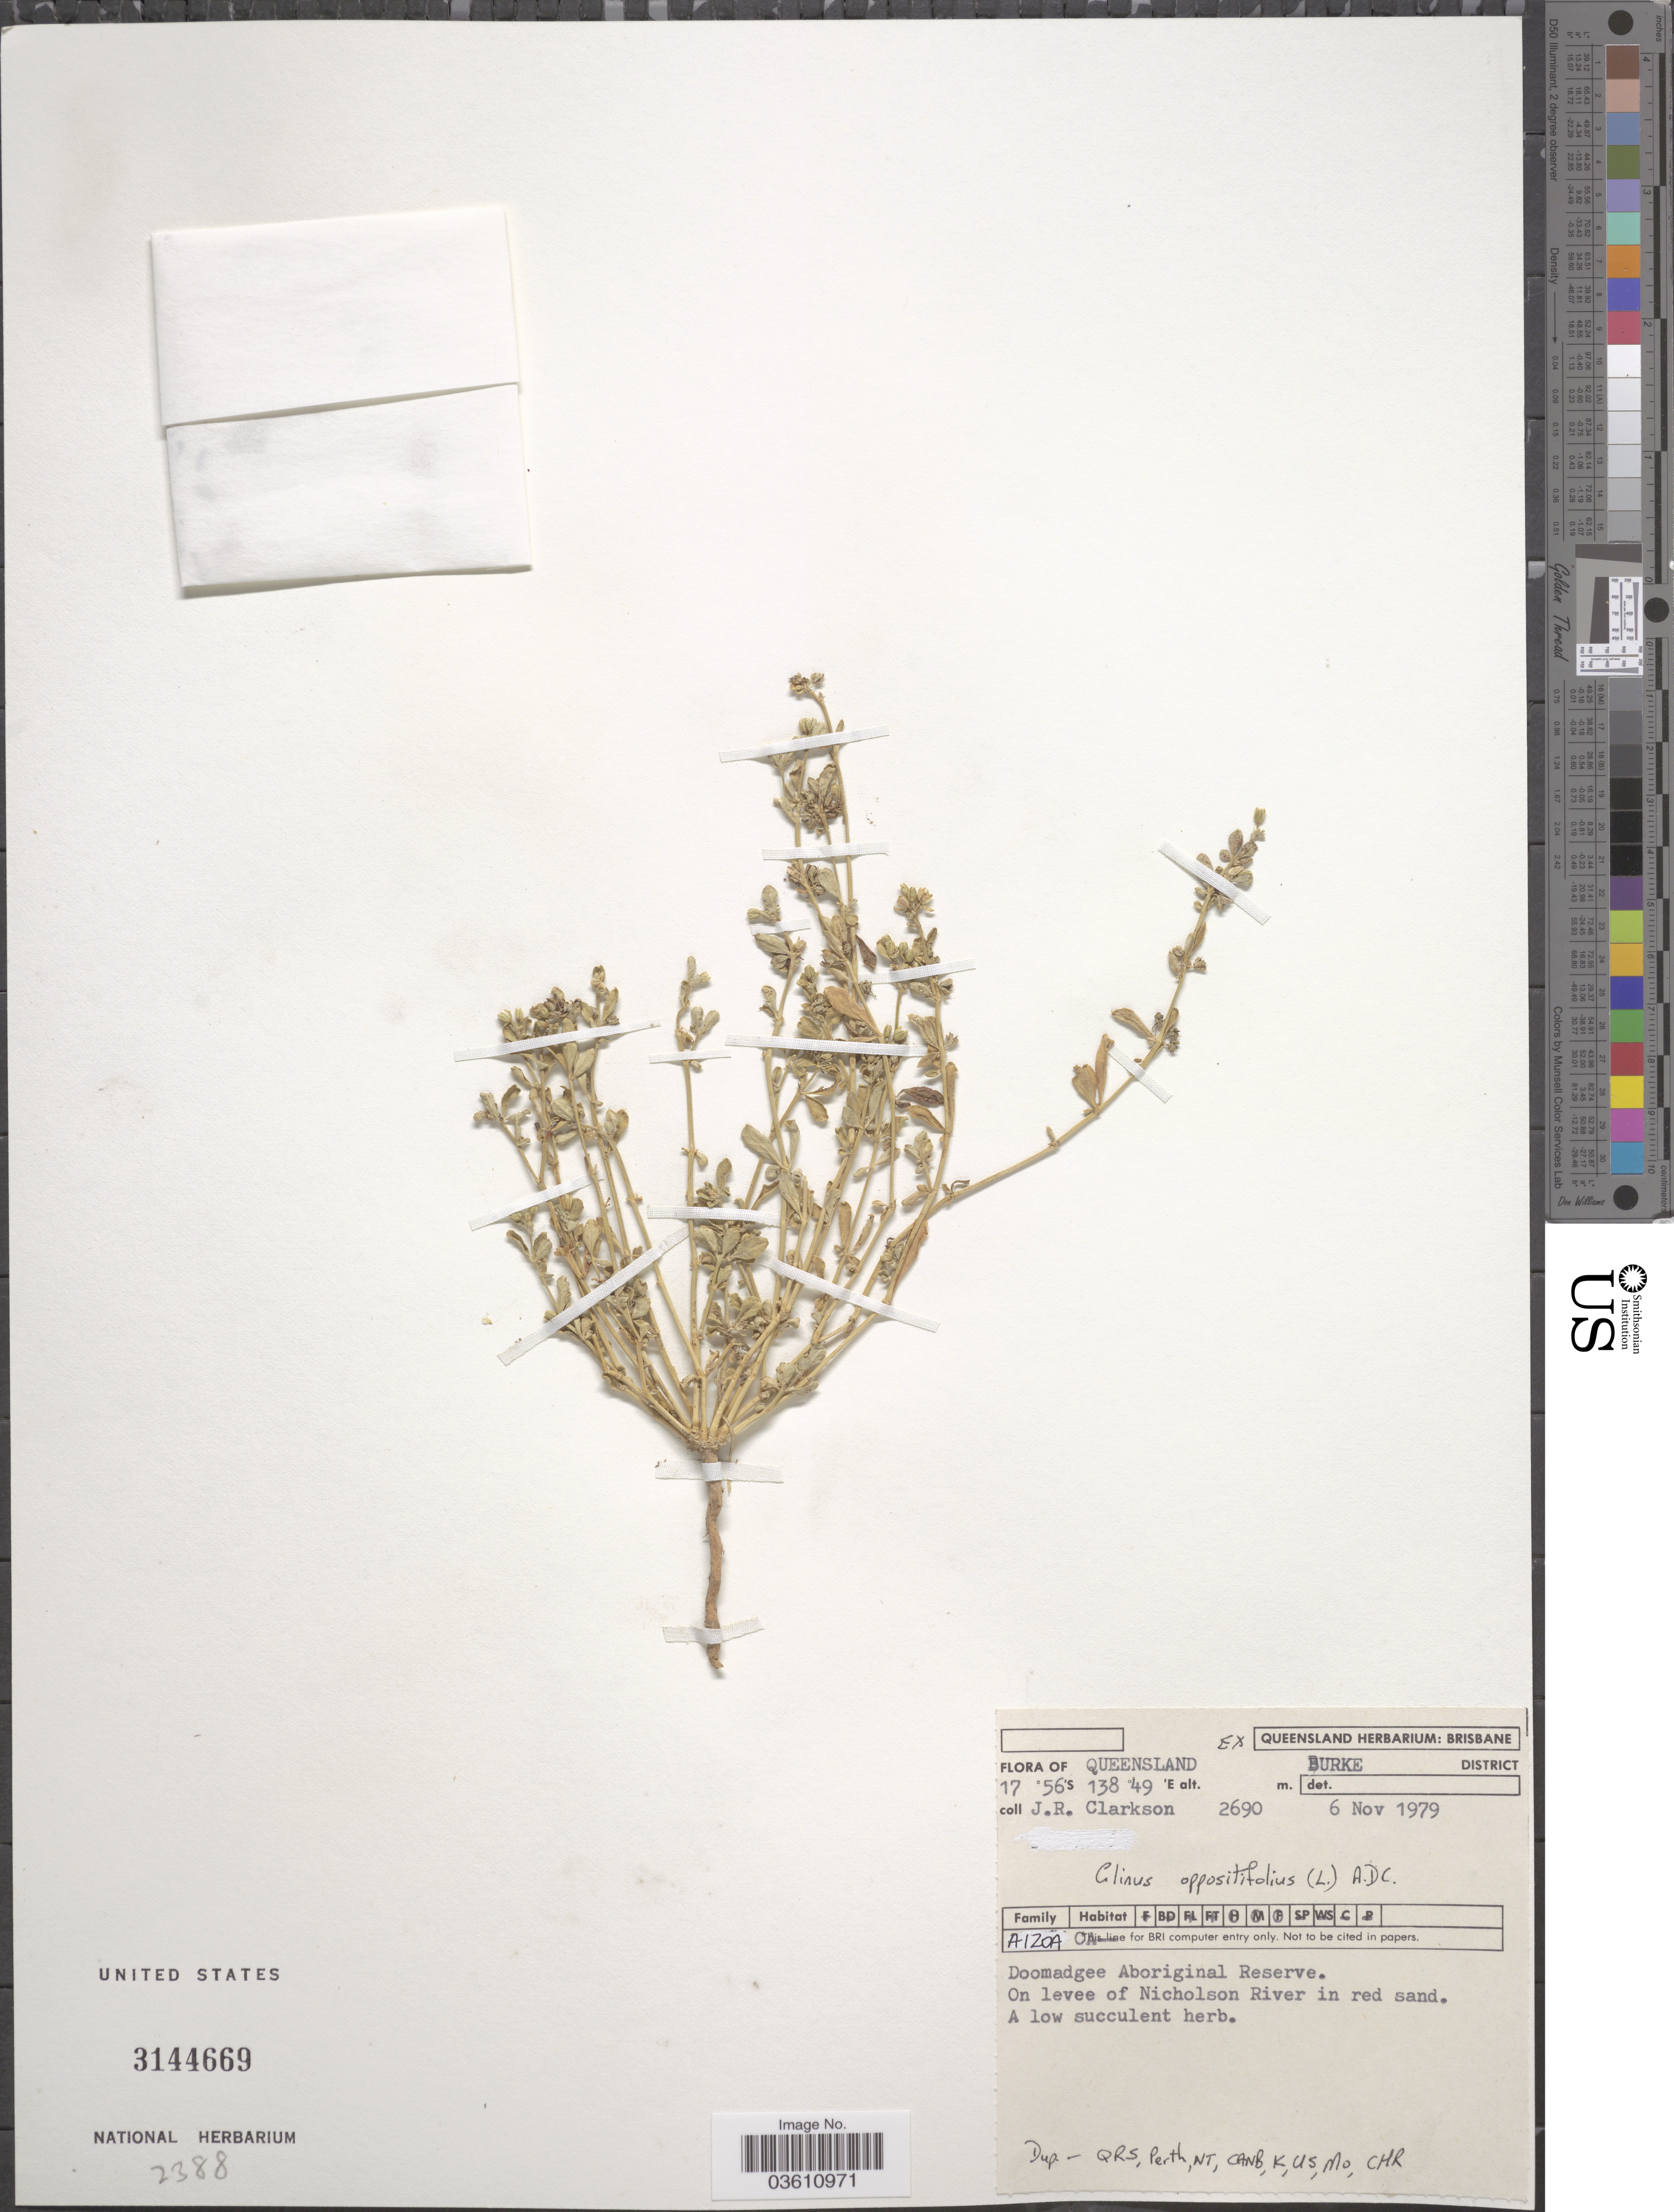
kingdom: Plantae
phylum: Tracheophyta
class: Magnoliopsida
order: Caryophyllales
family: Molluginaceae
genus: Glinus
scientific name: Glinus oppositifolius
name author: (L.) Aug. DC.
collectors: J. Clarkson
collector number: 2690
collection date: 1979-11-06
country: Australia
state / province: Queensland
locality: Burke District. Doomadgee Aboriginal Reserve. On levee of Nicholson River in red sand.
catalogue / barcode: US 3144669